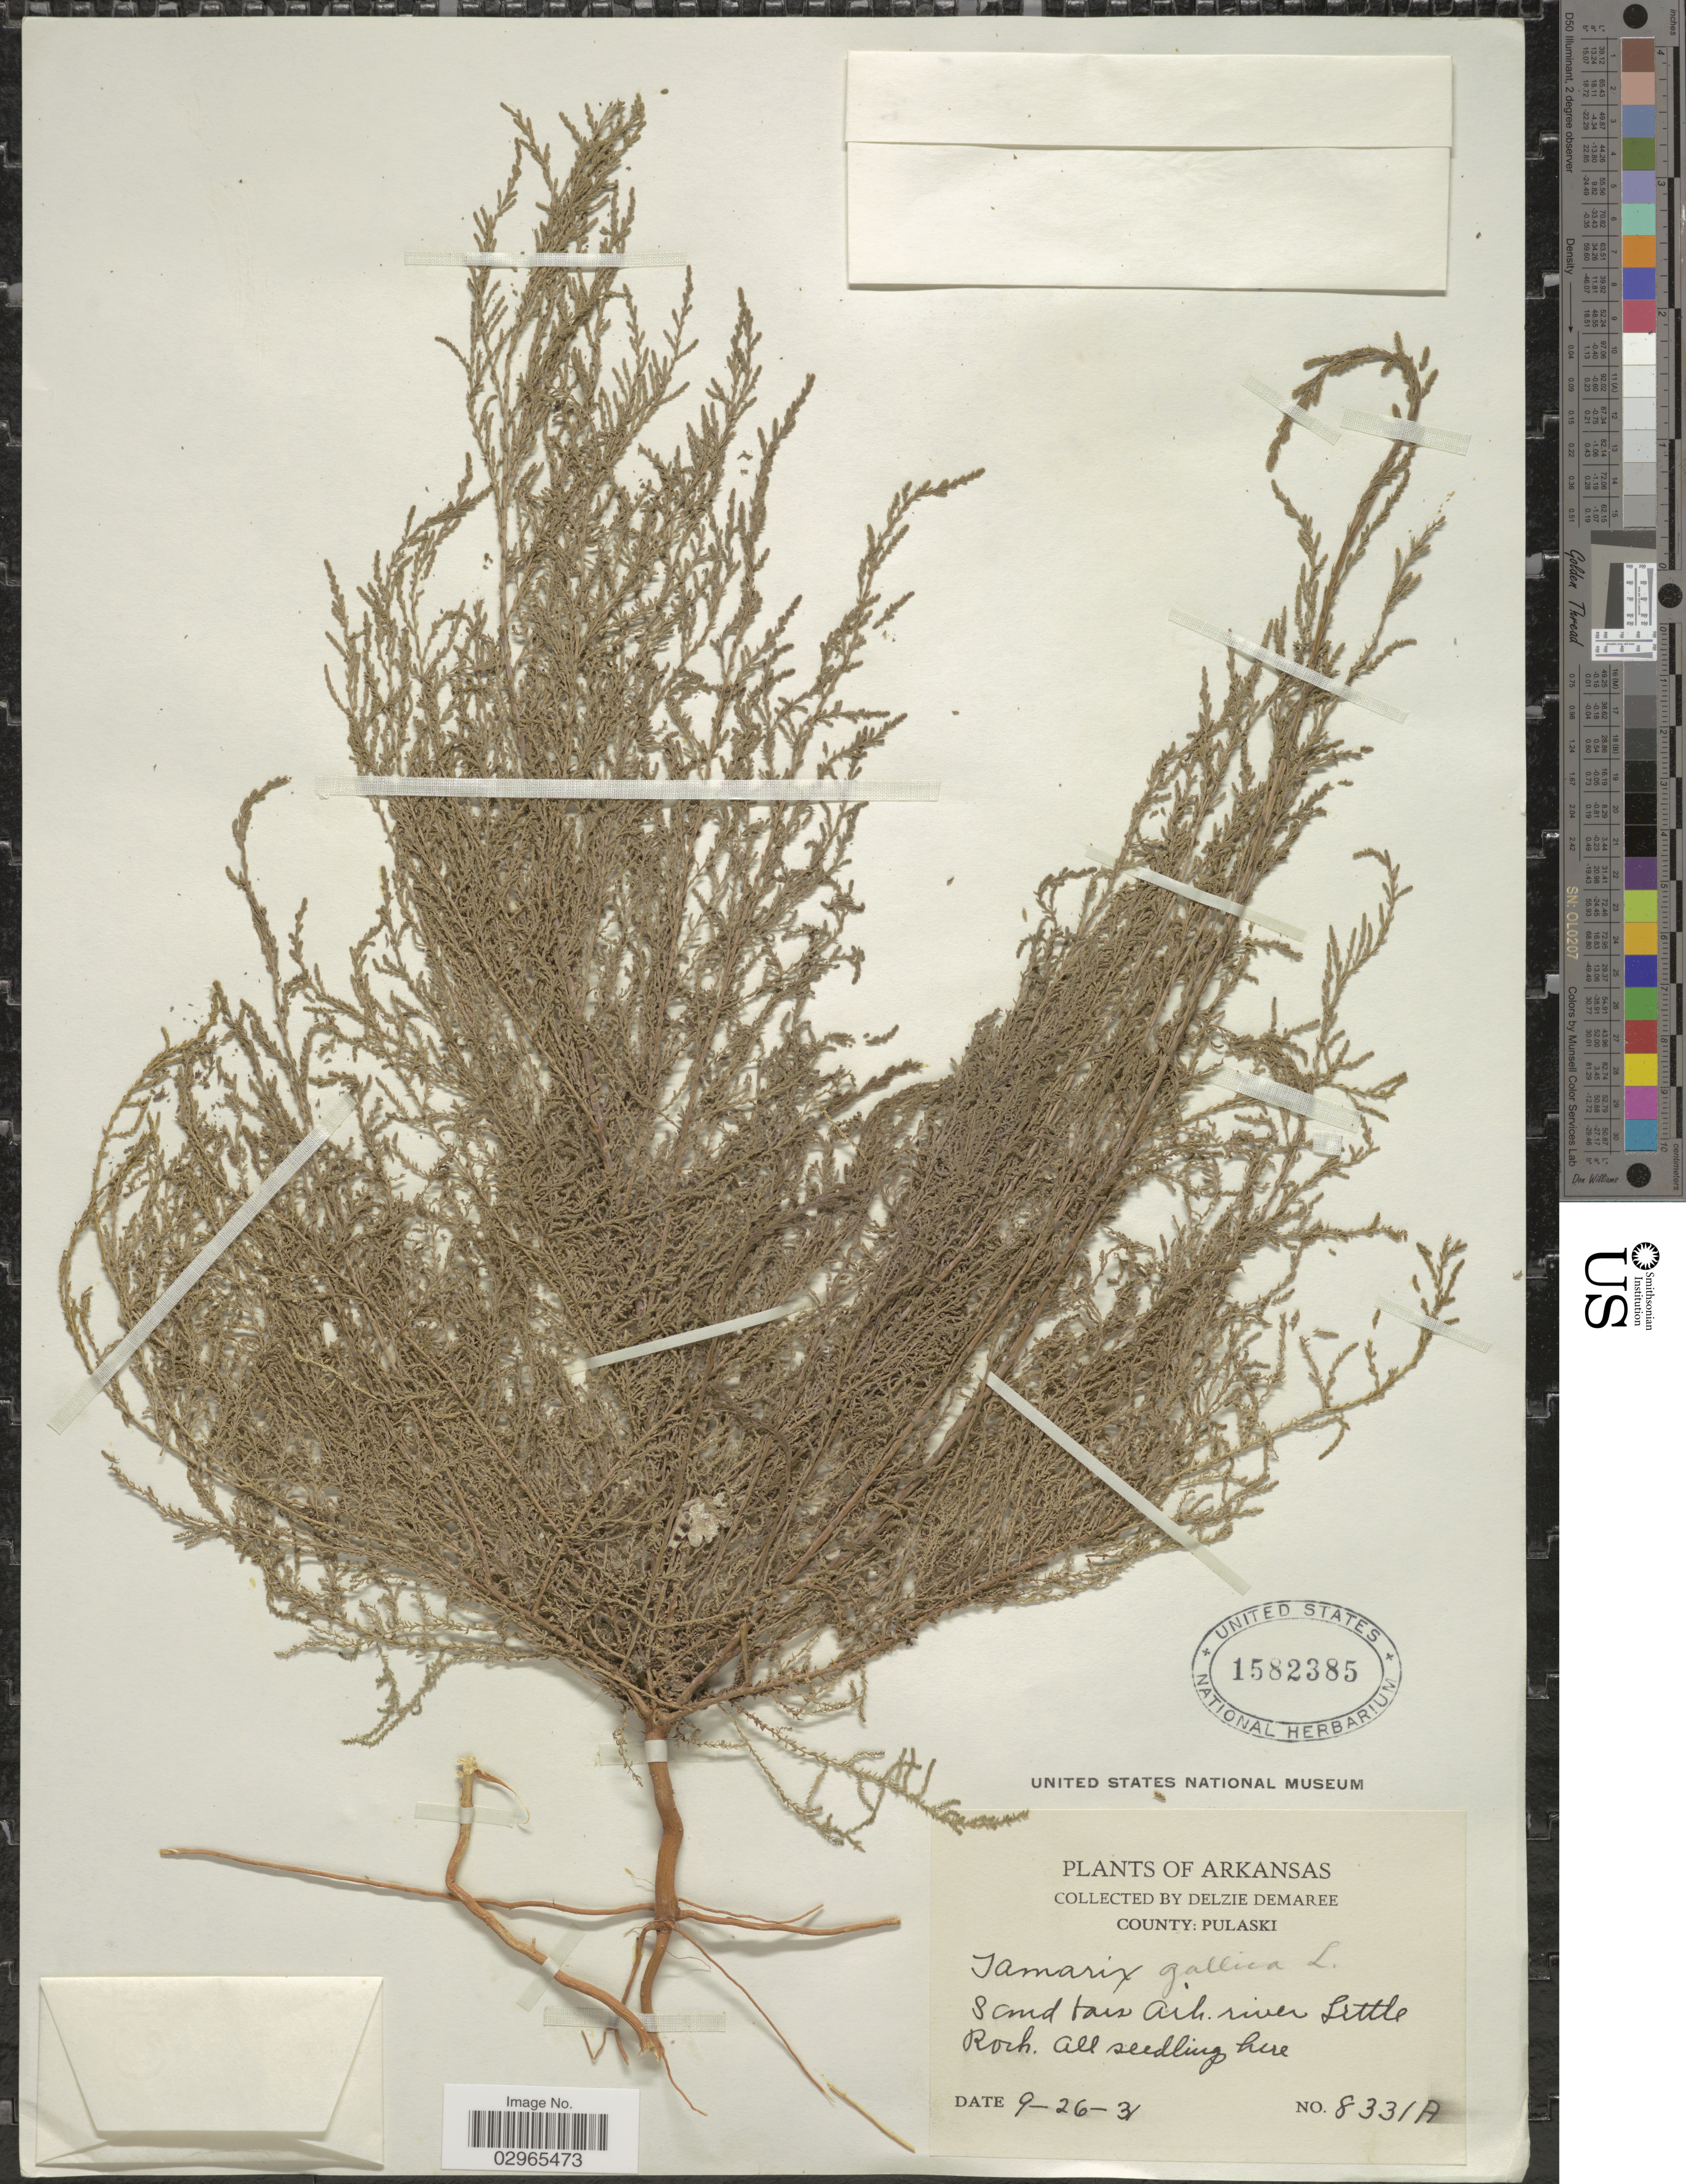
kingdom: Plantae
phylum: Tracheophyta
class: Magnoliopsida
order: Caryophyllales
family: Tamaricaceae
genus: Tamarix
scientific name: Tamarix gallica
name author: L.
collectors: D. Demaree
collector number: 8331A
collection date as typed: Transcribed d/m/y: 26/9/31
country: United States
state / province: Arkansas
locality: County: Pulaski. Sand bars Ark. river Little Rock.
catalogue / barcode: US 1582385